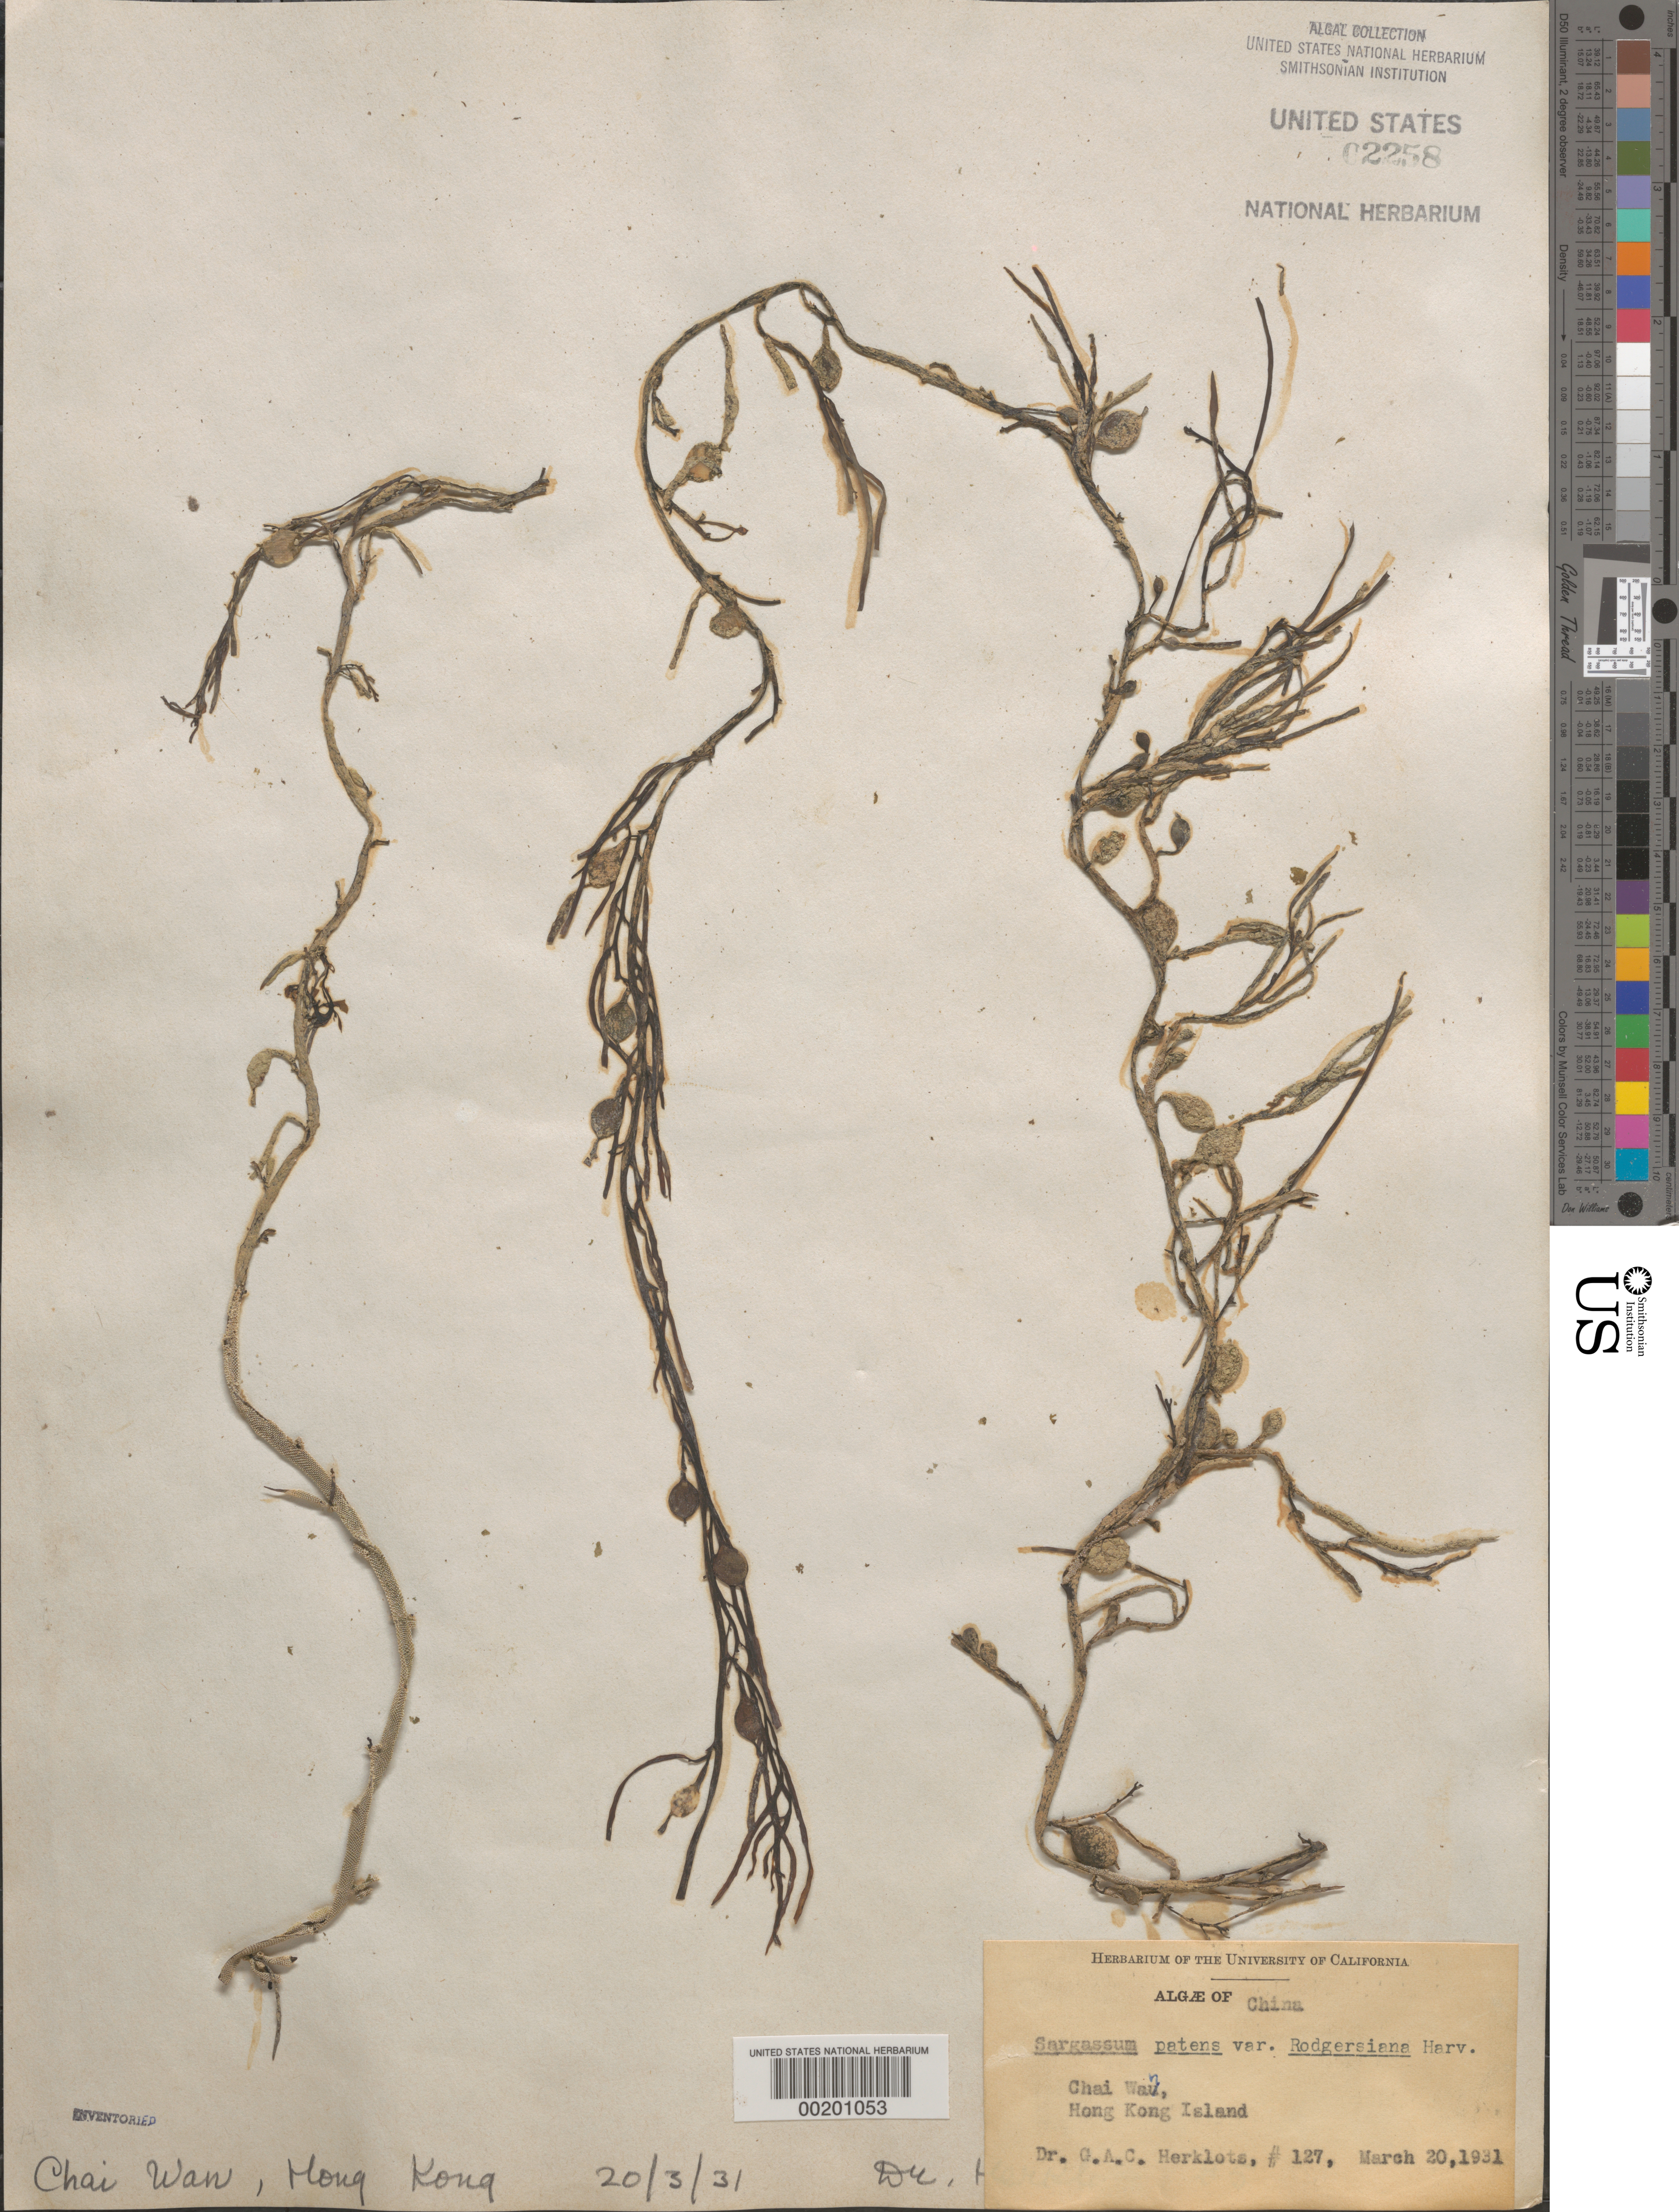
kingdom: Chromista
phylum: Ochrophyta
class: Phaeophyceae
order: Fucales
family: Sargassaceae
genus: Sargassum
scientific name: Sargassum patens var. rodgersiana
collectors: G. Herklots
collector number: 127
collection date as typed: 20 Mar 1931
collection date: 1931-03-20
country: China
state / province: Hong Kong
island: Hong Kong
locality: Chai Wan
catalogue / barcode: US 2258